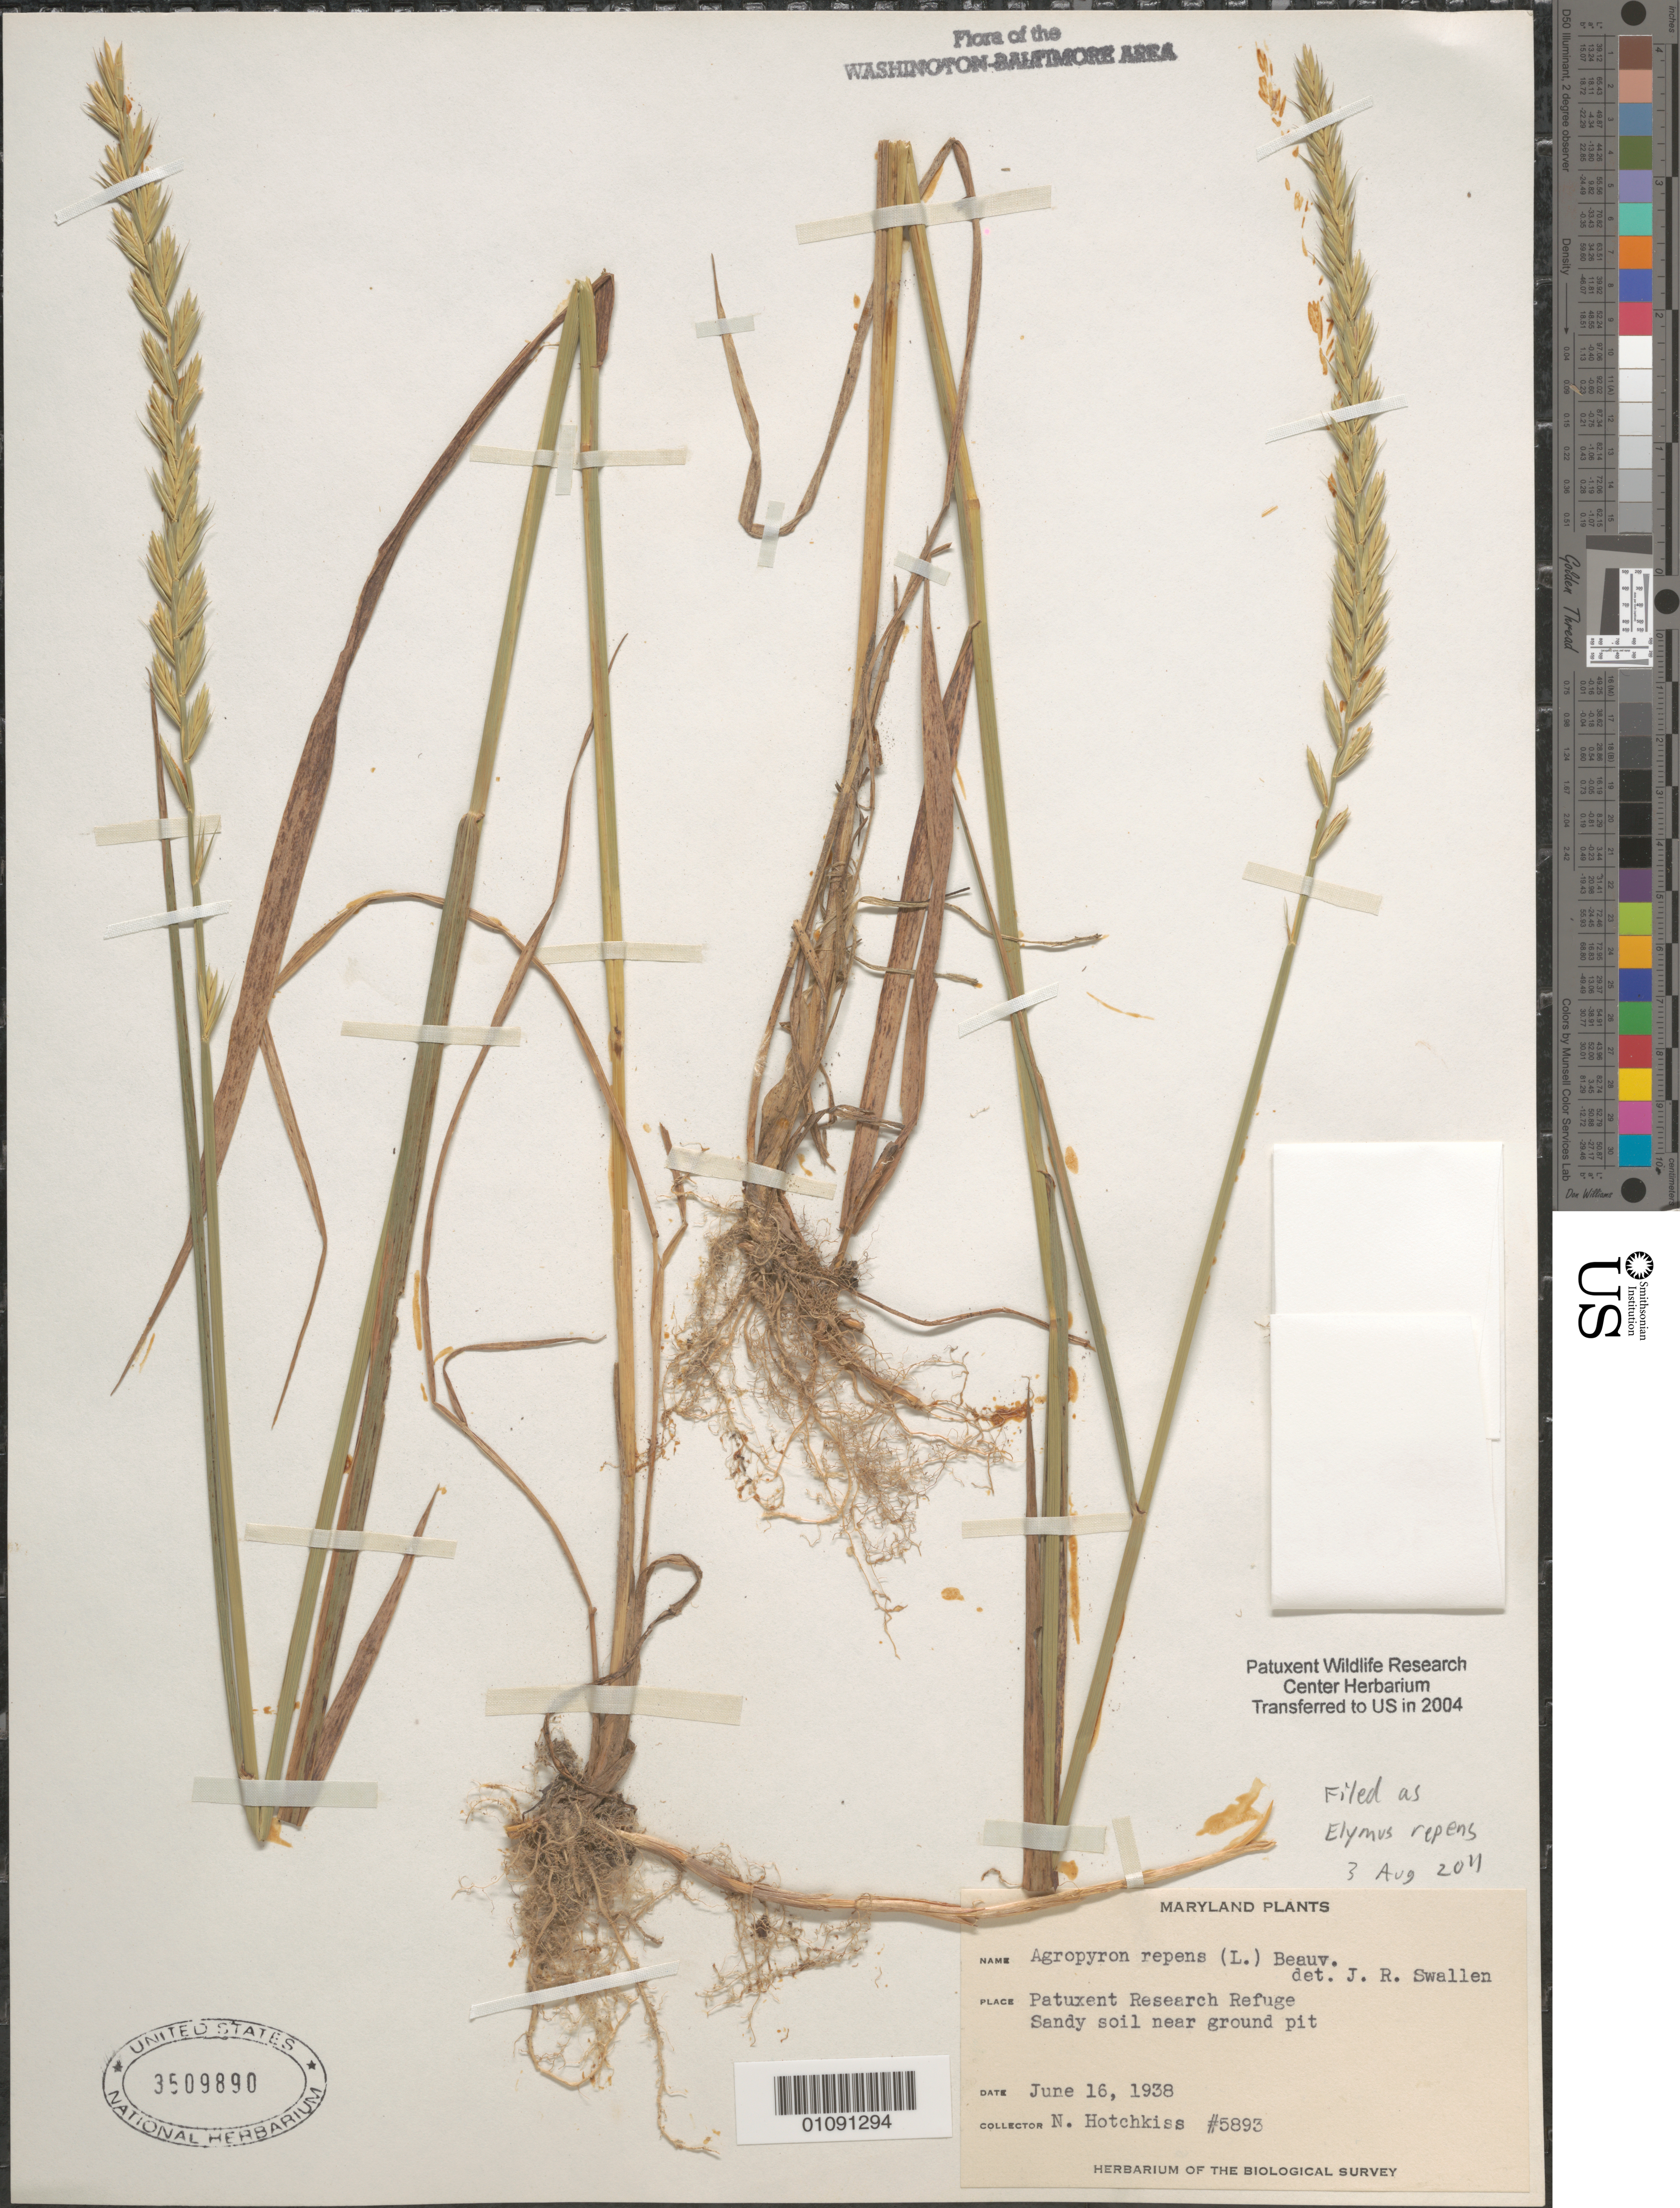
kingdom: Plantae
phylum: Tracheophyta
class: Liliopsida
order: Poales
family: Poaceae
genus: Elymus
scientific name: Elymus repens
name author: (L.) Gould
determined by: Swallen, Jason R.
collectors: N. Hotchkiss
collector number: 5893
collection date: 1938-06-16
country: United States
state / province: Maryland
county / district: Prince George's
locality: Patuxent Wildlife Refuge.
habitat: Sandy soil near ground pit.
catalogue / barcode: US 3509890